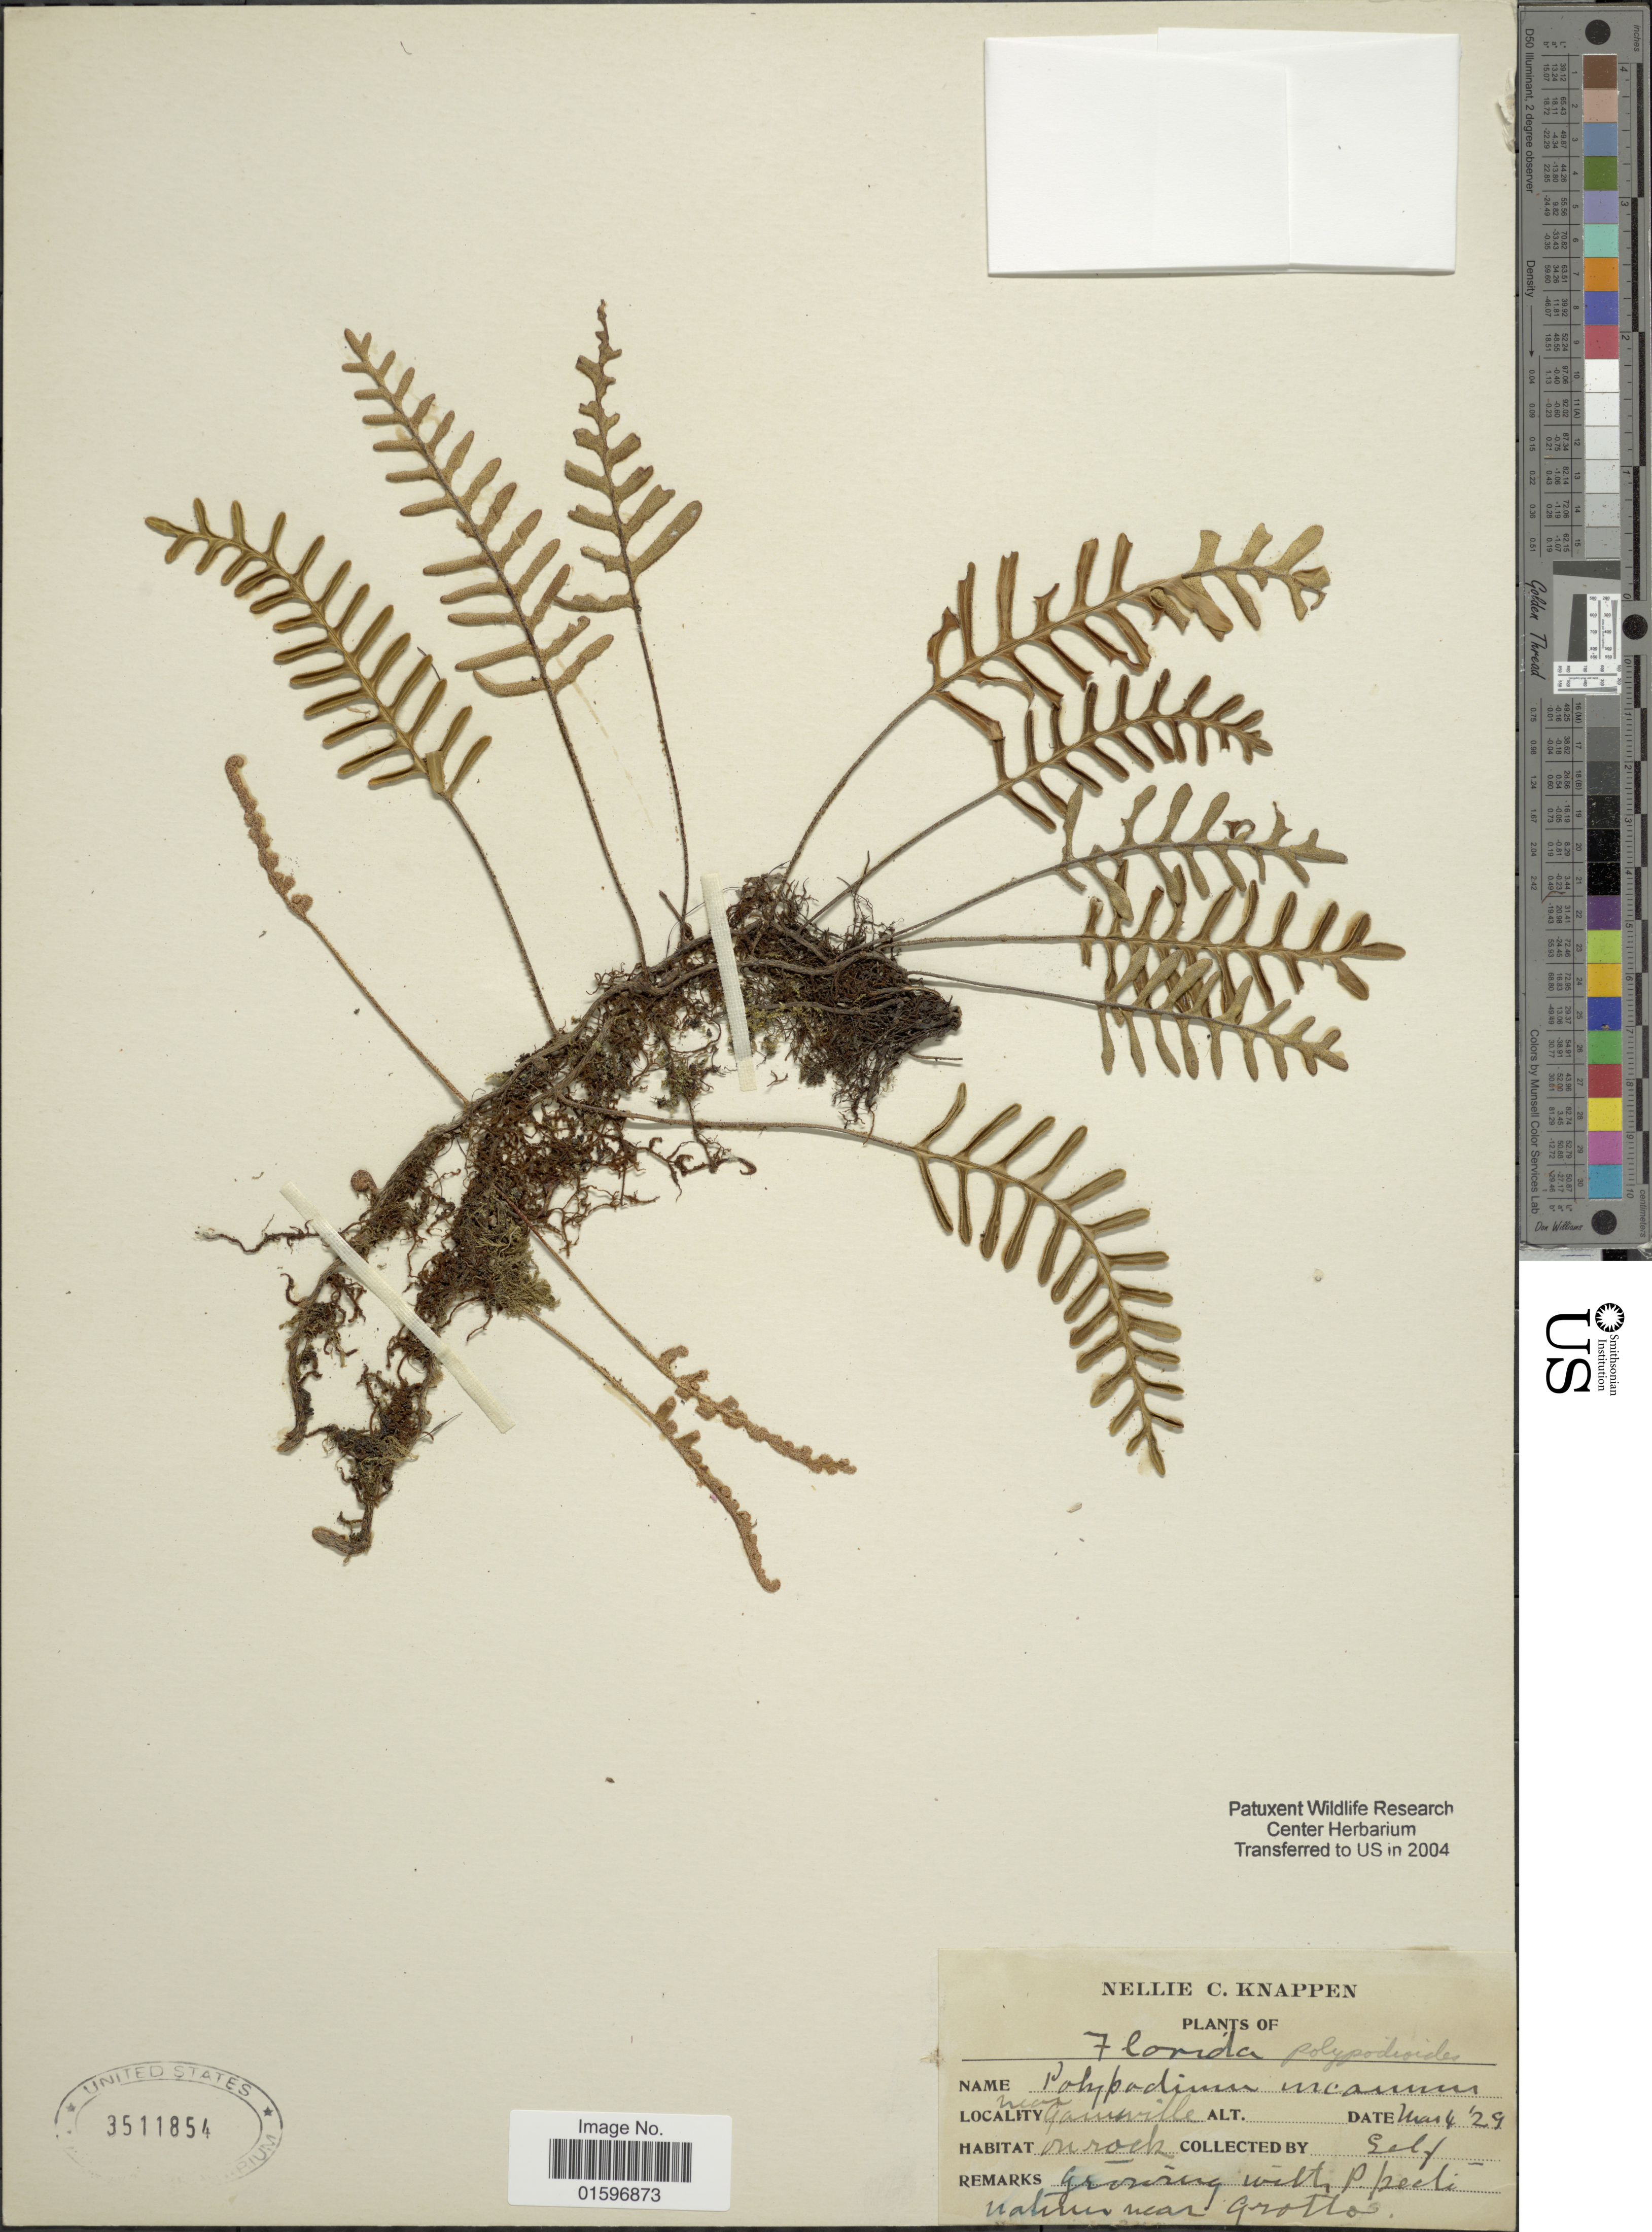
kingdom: Plantae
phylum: Tracheophyta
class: Polypodiopsida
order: Polypodiales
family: Polypodiaceae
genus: Pleopeltis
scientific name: Pleopeltis polypodioides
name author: (L.) E.G. Andrews & Windham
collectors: N. Knappen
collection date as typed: Transcribed d/m/y: 4/3/29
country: United States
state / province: Florida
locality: Near Gainesville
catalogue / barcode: US 3511854